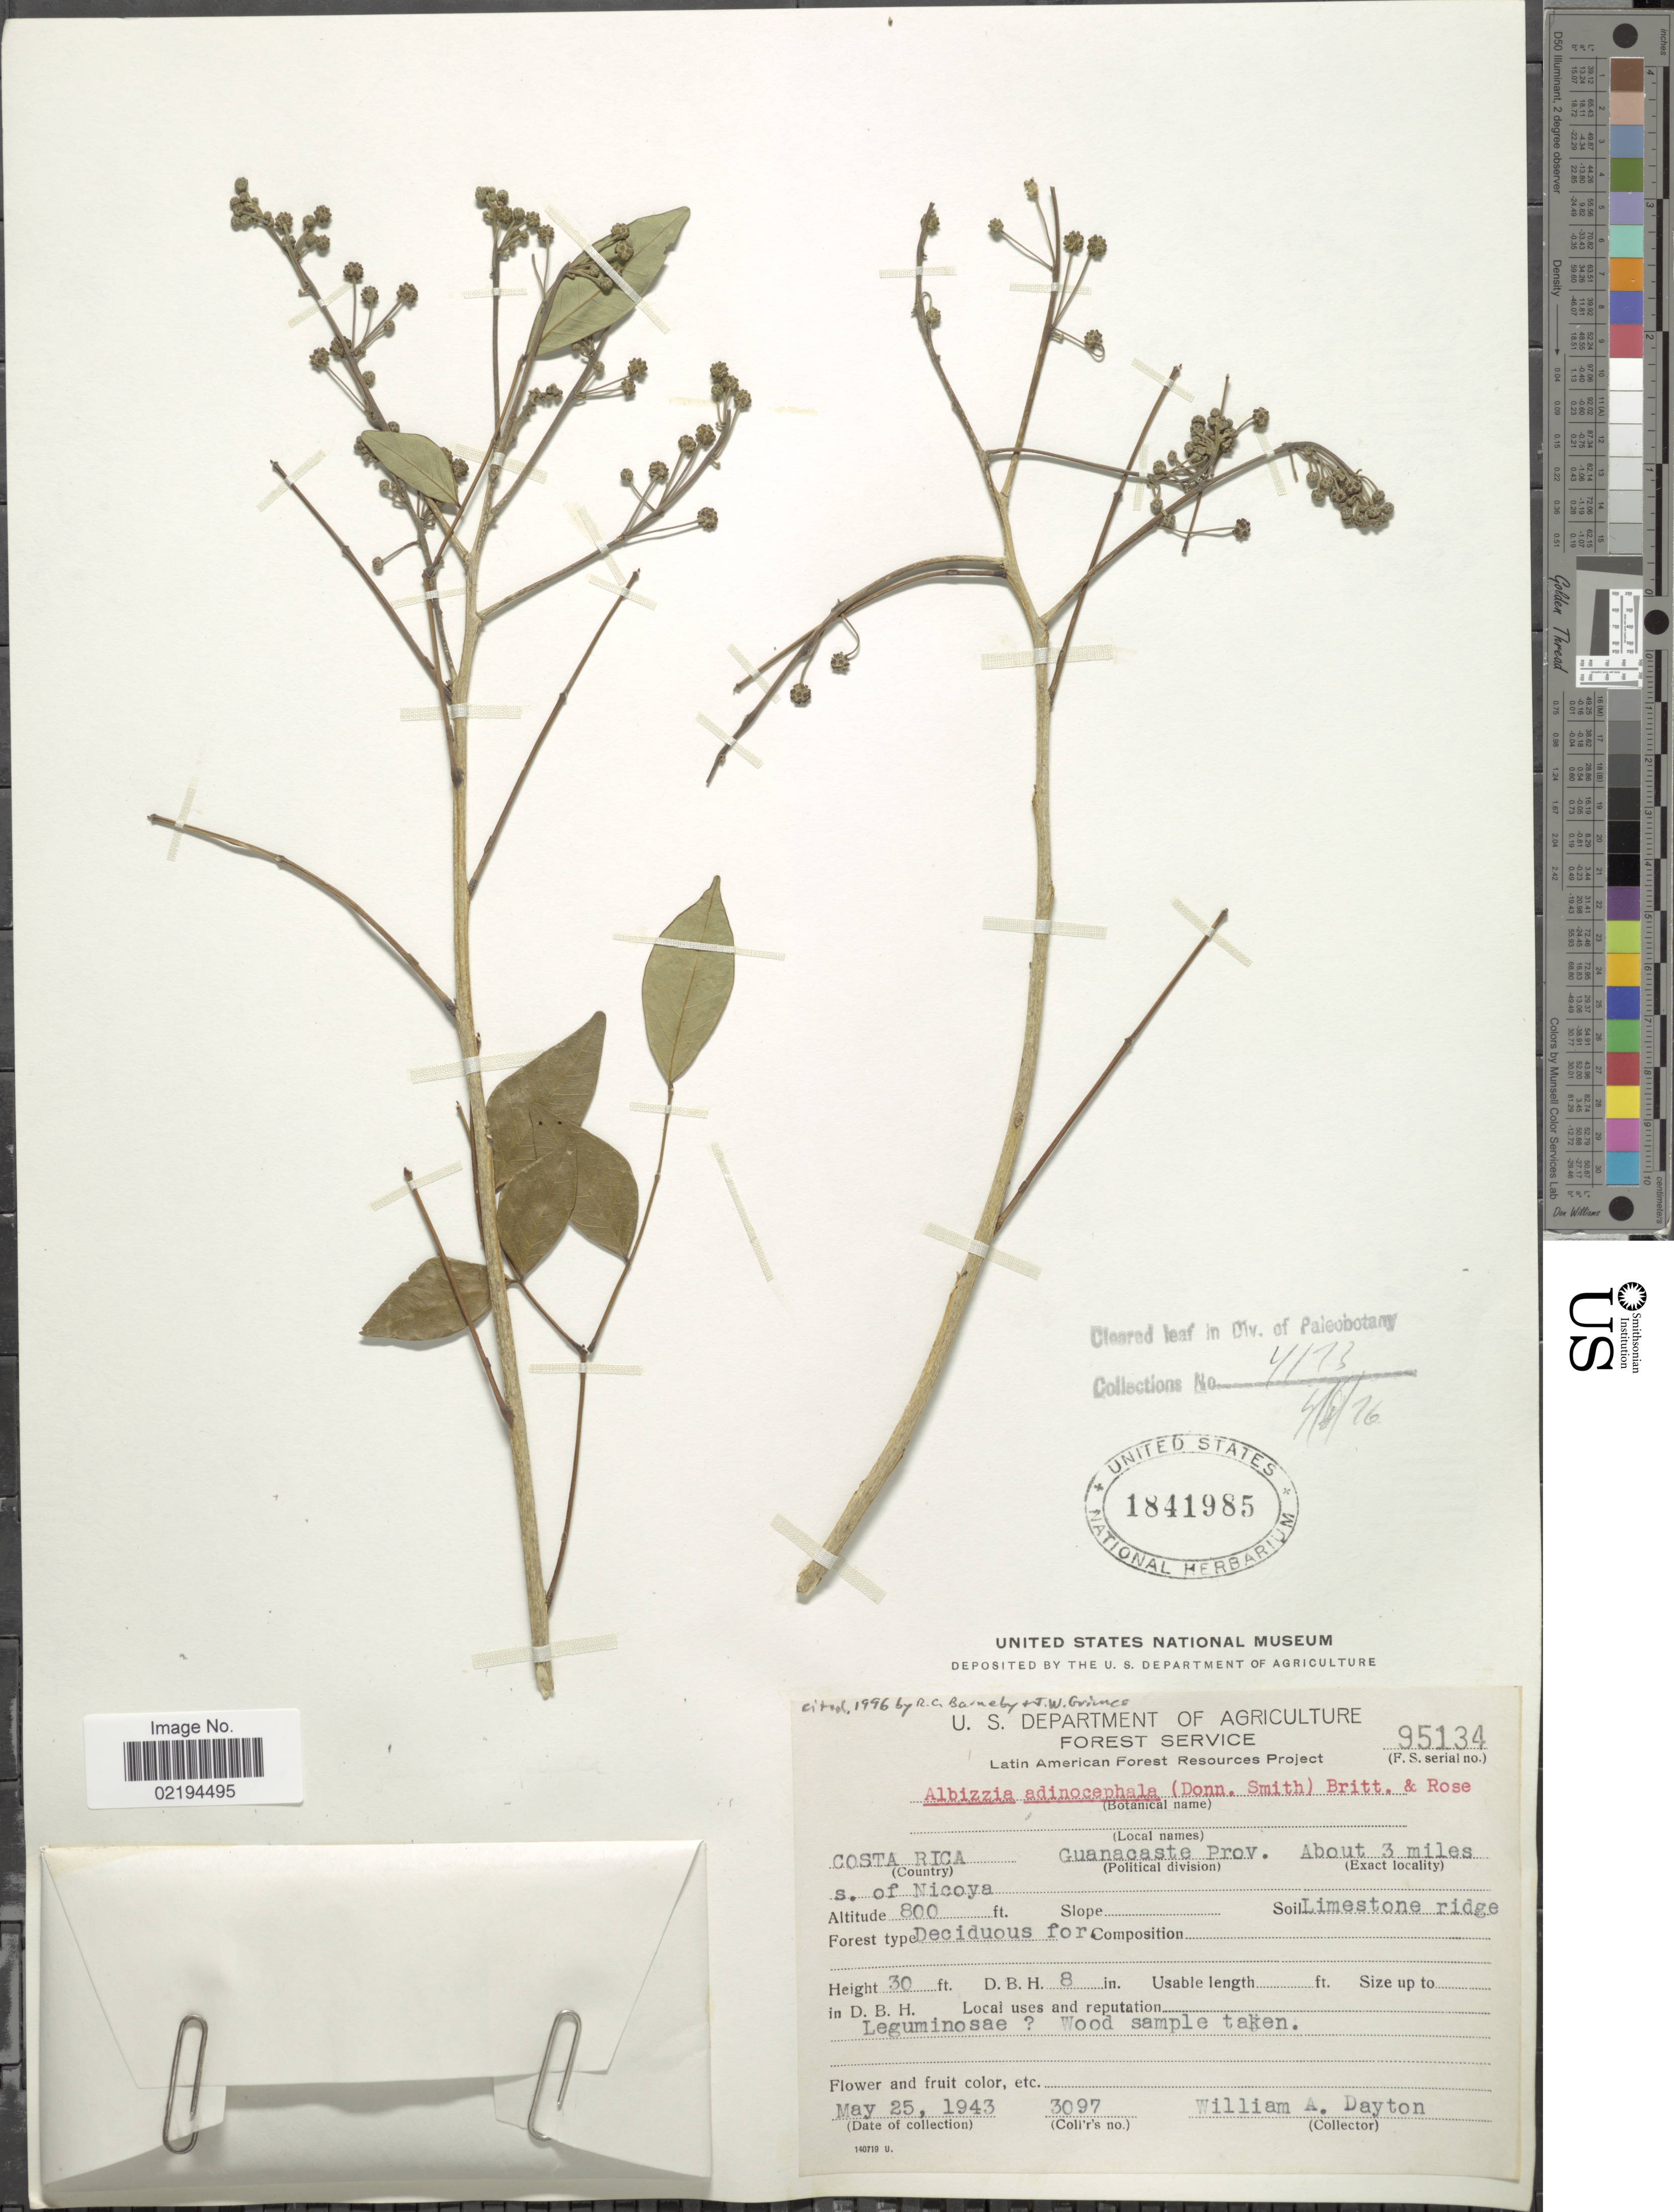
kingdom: Plantae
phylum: Tracheophyta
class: Magnoliopsida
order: Fabales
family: Fabaceae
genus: Pseudalbizzia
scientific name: Pseudalbizzia adinocephala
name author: (Donn. Sm.) Koenen & Duno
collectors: W. Dayton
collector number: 3097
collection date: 1943-05-25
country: Costa Rica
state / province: Guanacaste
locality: About 3 miles s. of Nicoya.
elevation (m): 244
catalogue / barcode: US 1841985